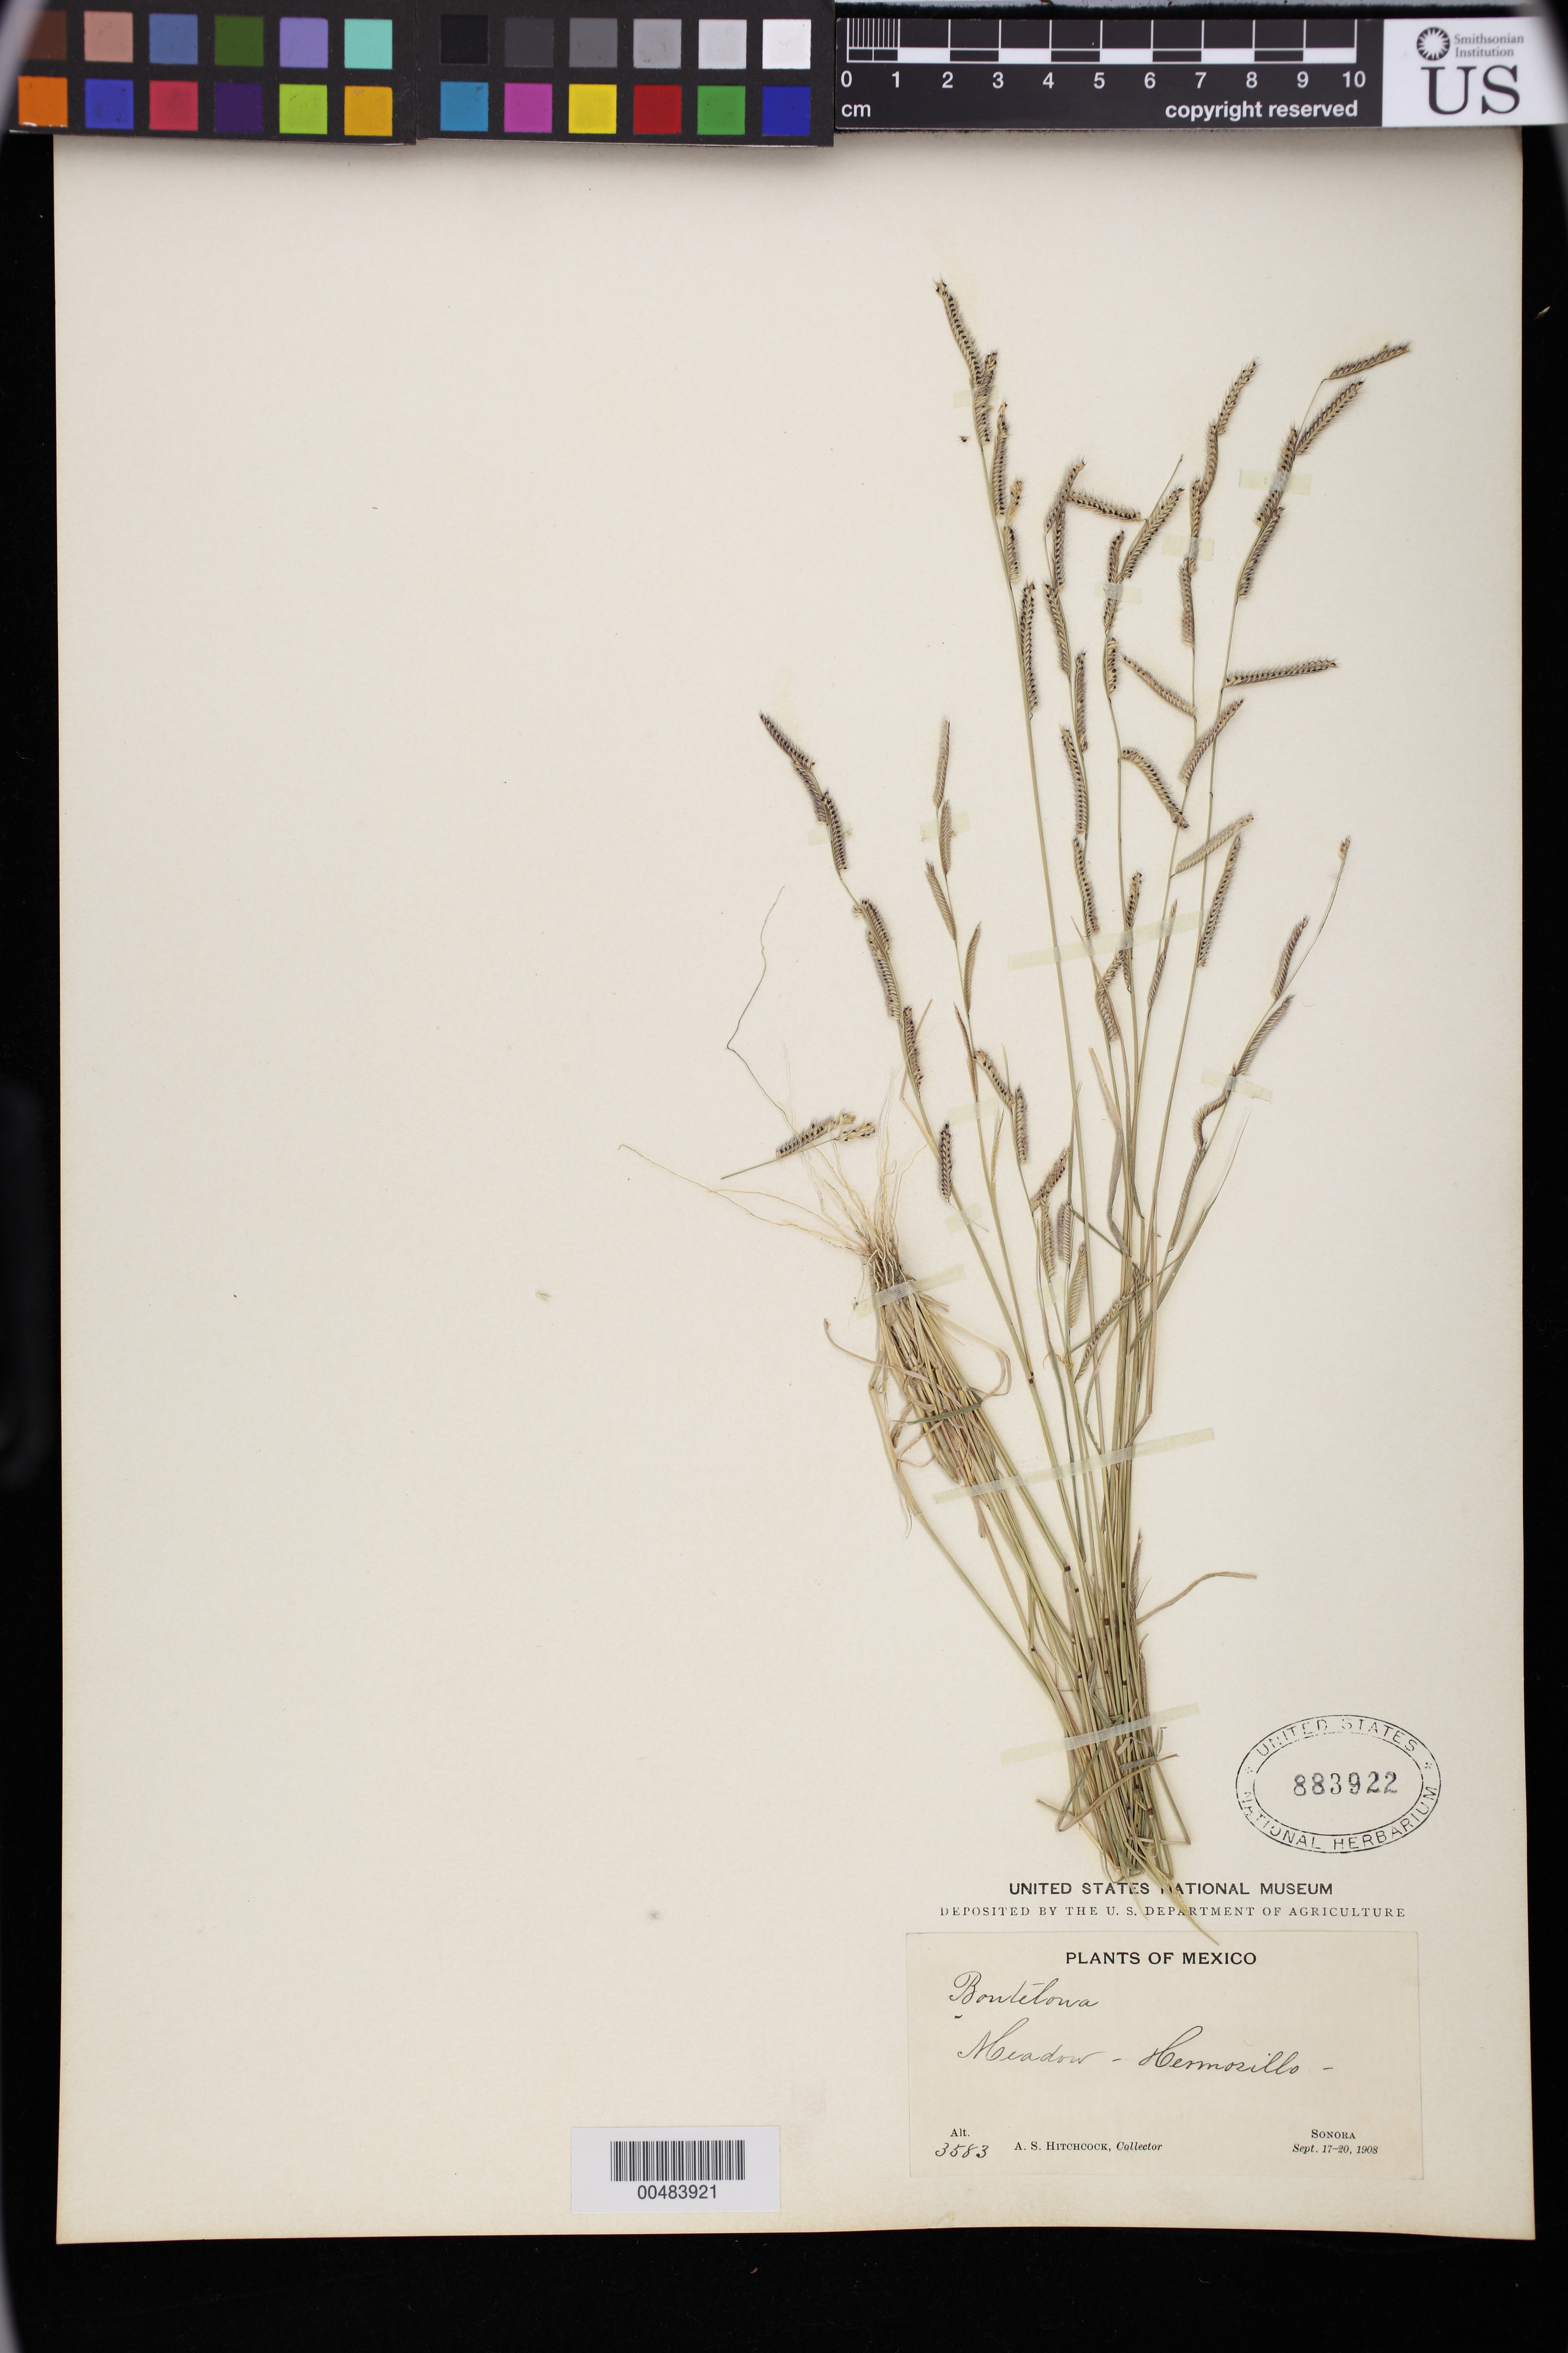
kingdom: Plantae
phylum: Tracheophyta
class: Liliopsida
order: Poales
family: Poaceae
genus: Bouteloua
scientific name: Bouteloua rothrockii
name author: Vasey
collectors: A. S. Hitchcock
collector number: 3583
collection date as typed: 17 Sep 1908 to 20 Sep 1908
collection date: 1908-09-17/1908-09-20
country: Mexico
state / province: Sonora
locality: Hermosillo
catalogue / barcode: US 883922